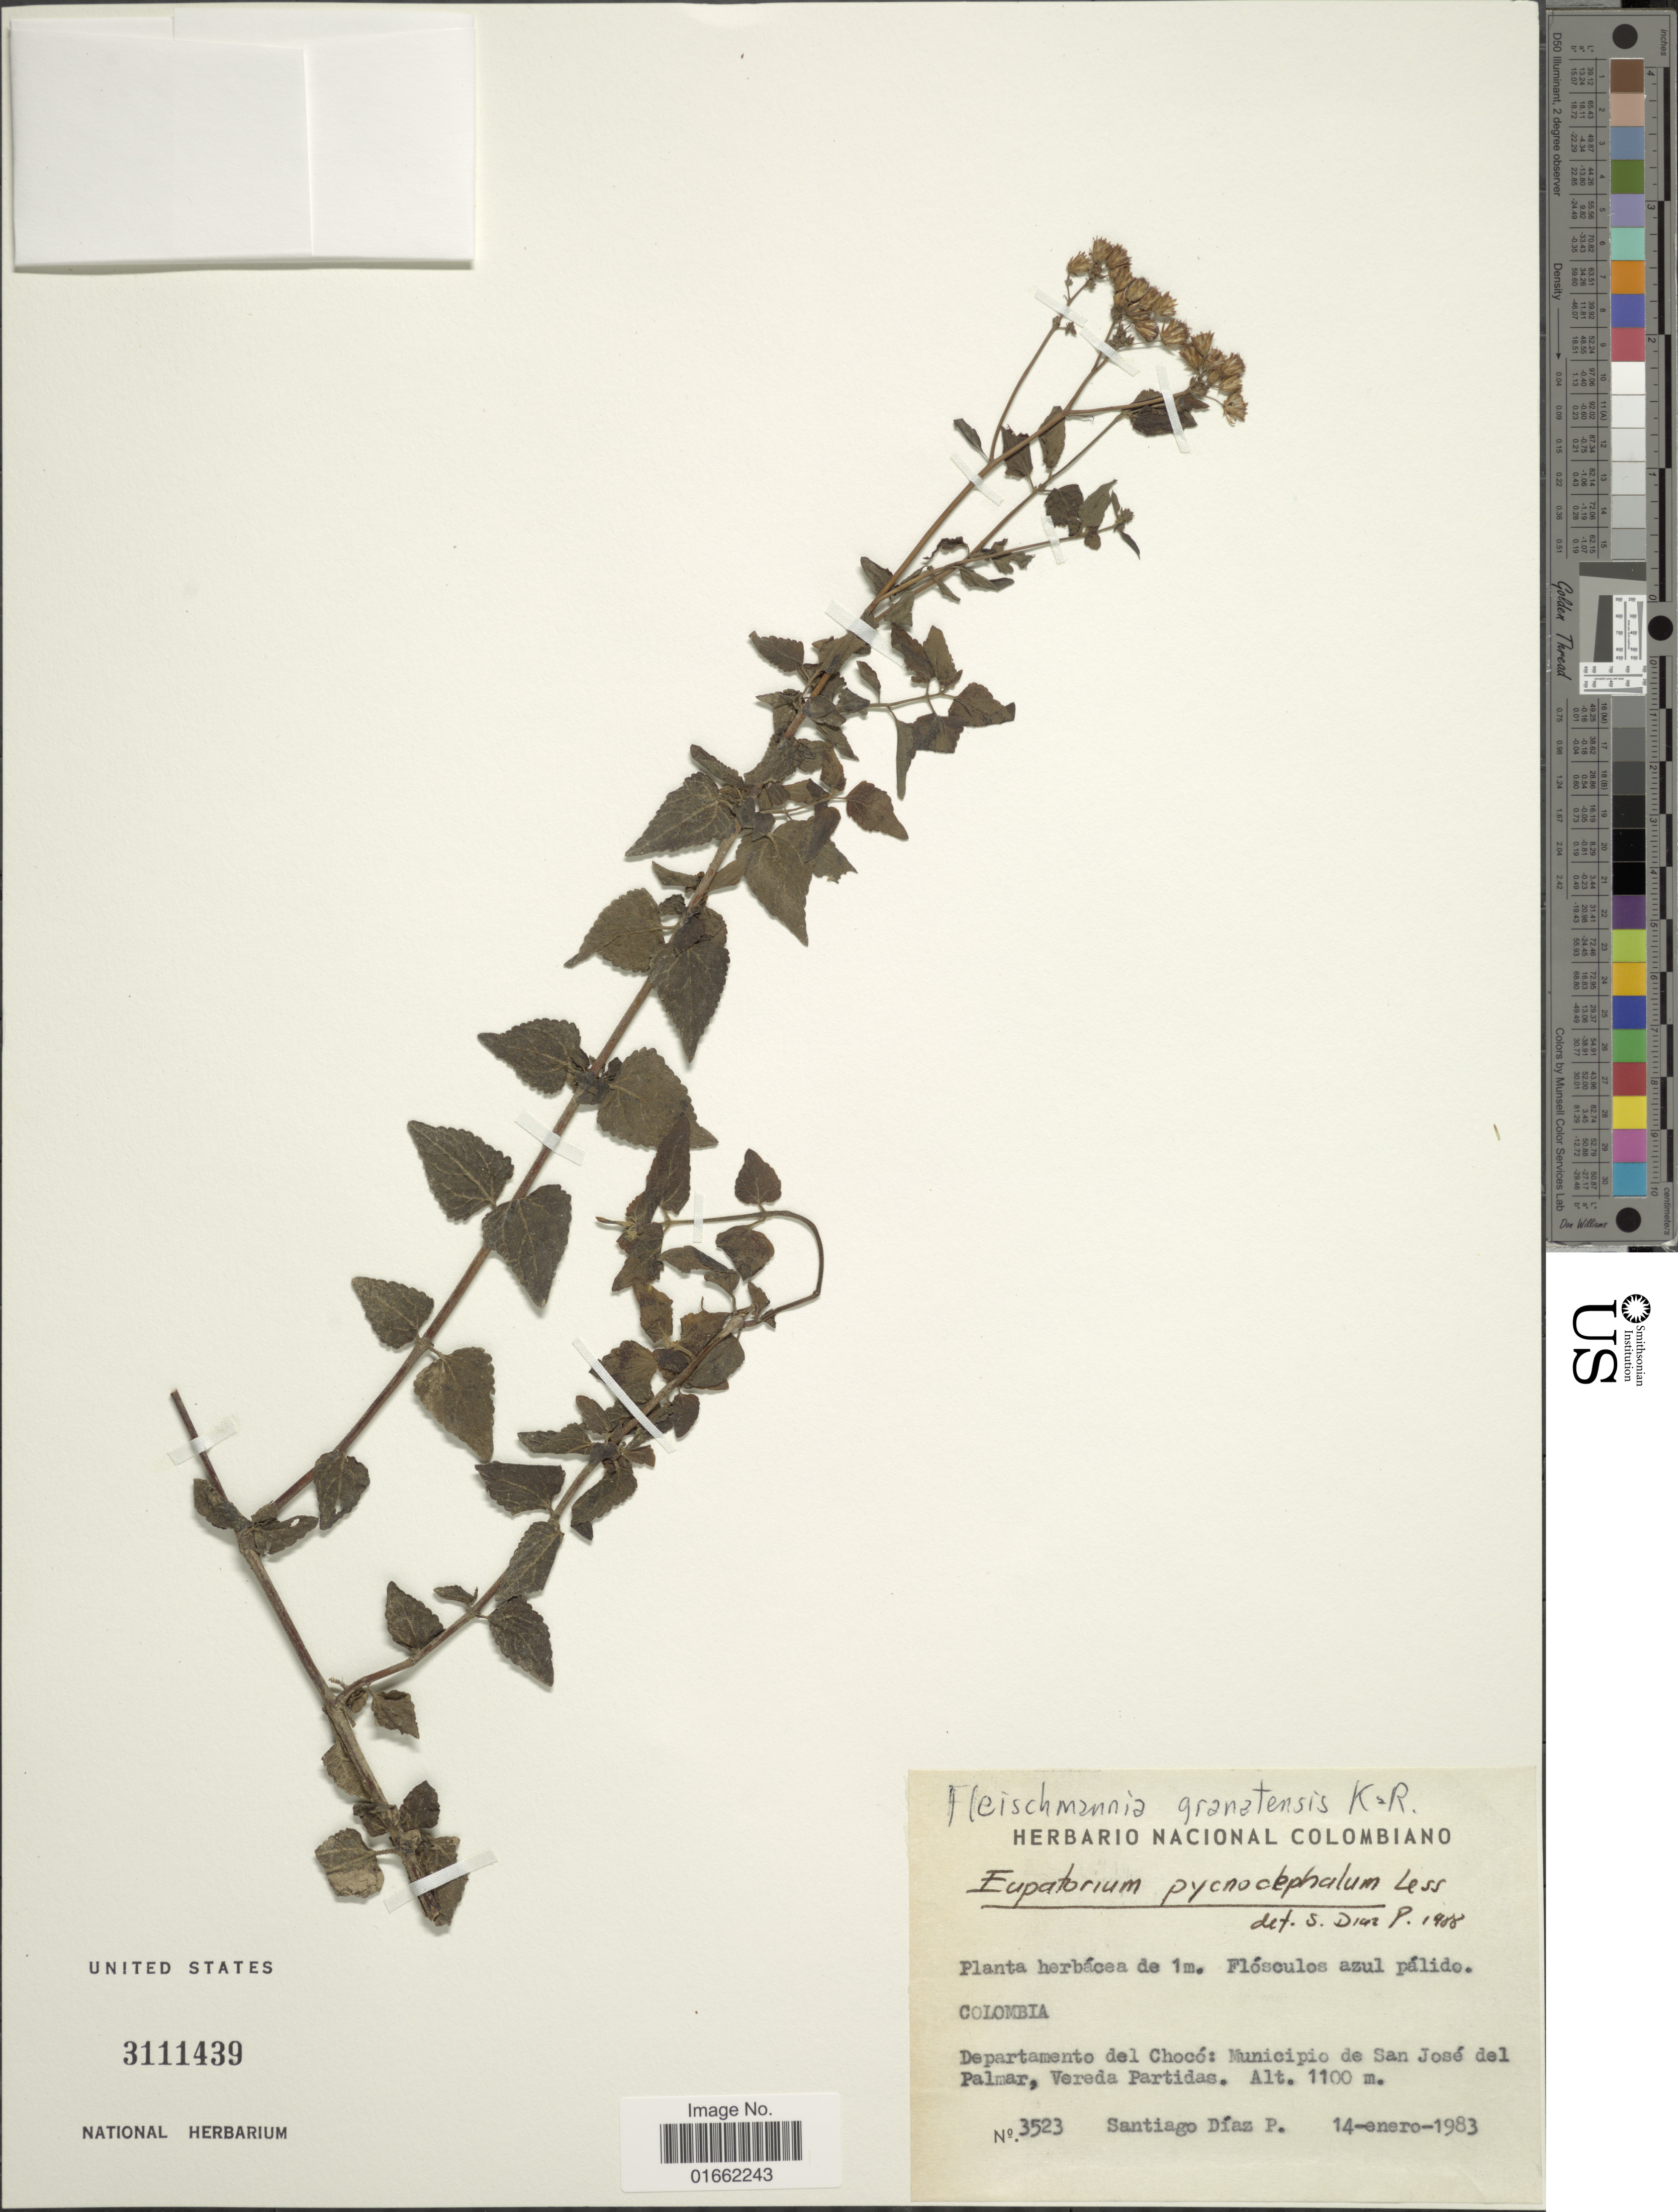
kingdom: Plantae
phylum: Tracheophyta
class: Magnoliopsida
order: Asterales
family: Asteraceae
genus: Fleischmannia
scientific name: Fleischmannia granatensis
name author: R.M. King & H. Rob.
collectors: S. Díaz Píedrahíta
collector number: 3523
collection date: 1983-01-14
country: Colombia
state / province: Chocó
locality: Departamento del Chocó: Municipio de San José del Palmar, Vereda Partidas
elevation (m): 1100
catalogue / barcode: US 3111439